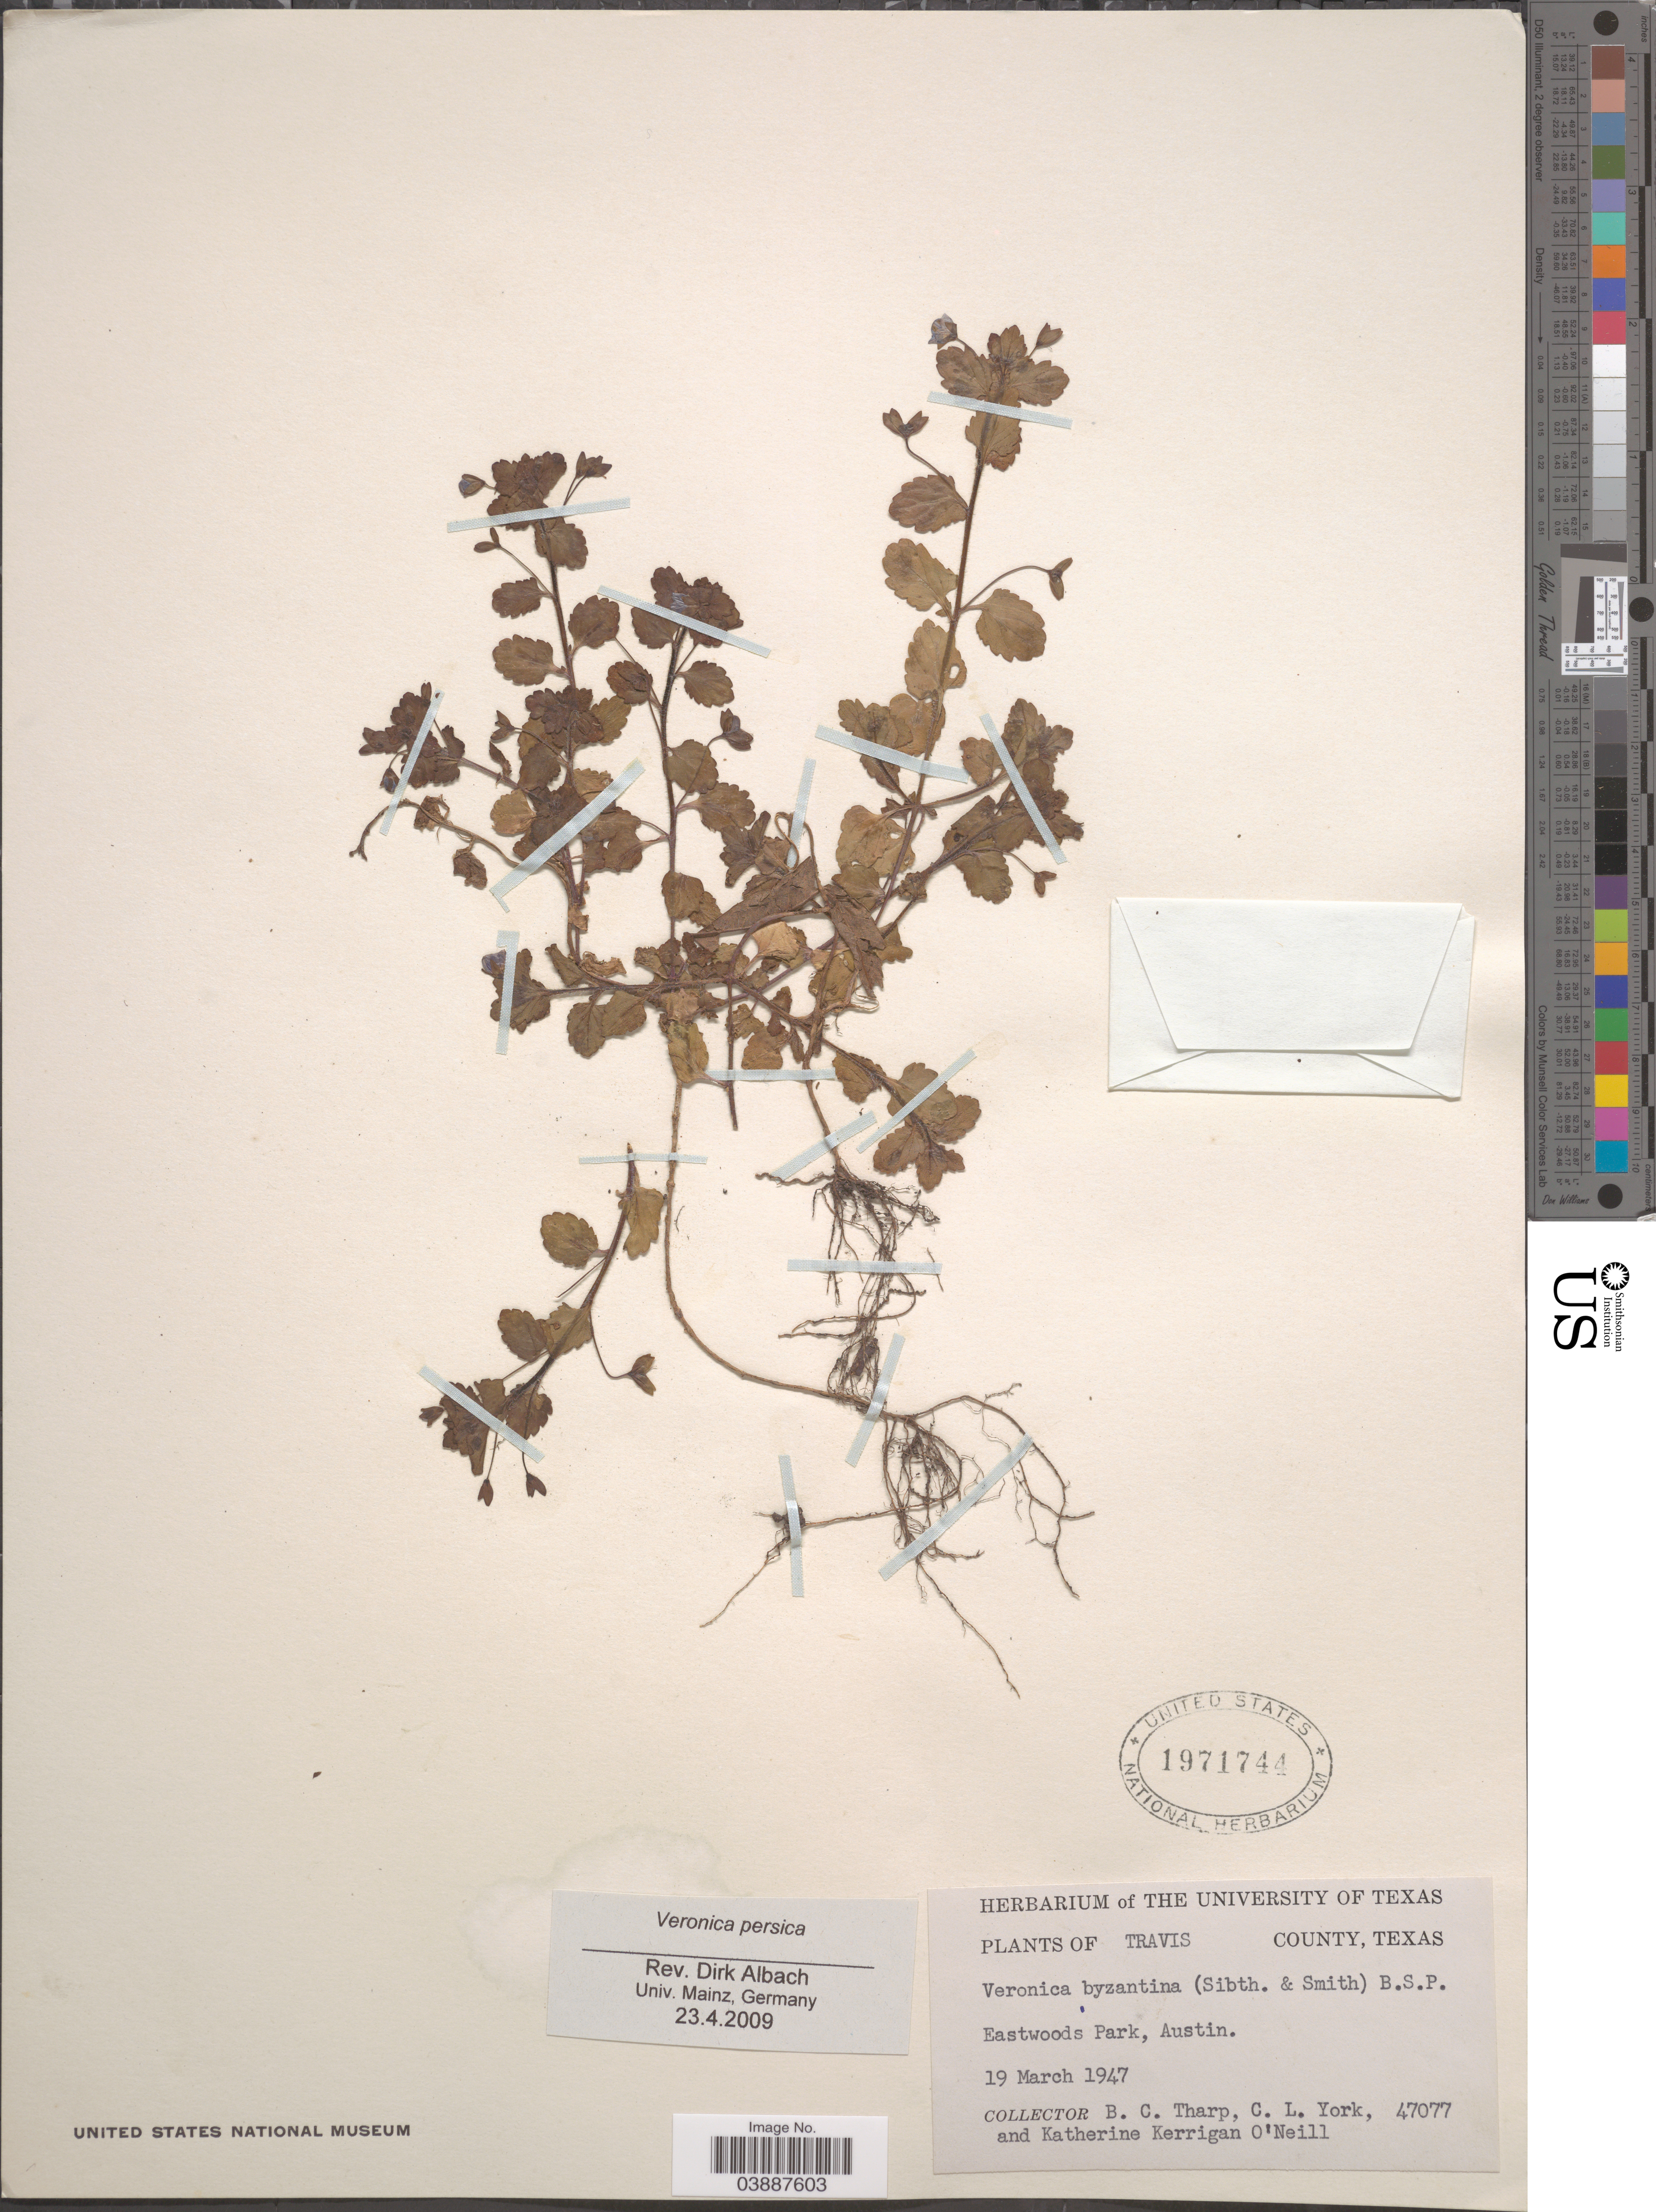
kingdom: Plantae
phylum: Tracheophyta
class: Magnoliopsida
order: Lamiales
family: Plantaginaceae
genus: Veronica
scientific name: Veronica persica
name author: Poir.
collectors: B. C. Tharp, C. L. York & K. O'Neill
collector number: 47077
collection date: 1947-03-19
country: United States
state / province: Texas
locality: Travis County. Eastwoods Park, Austin.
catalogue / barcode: US 1971744